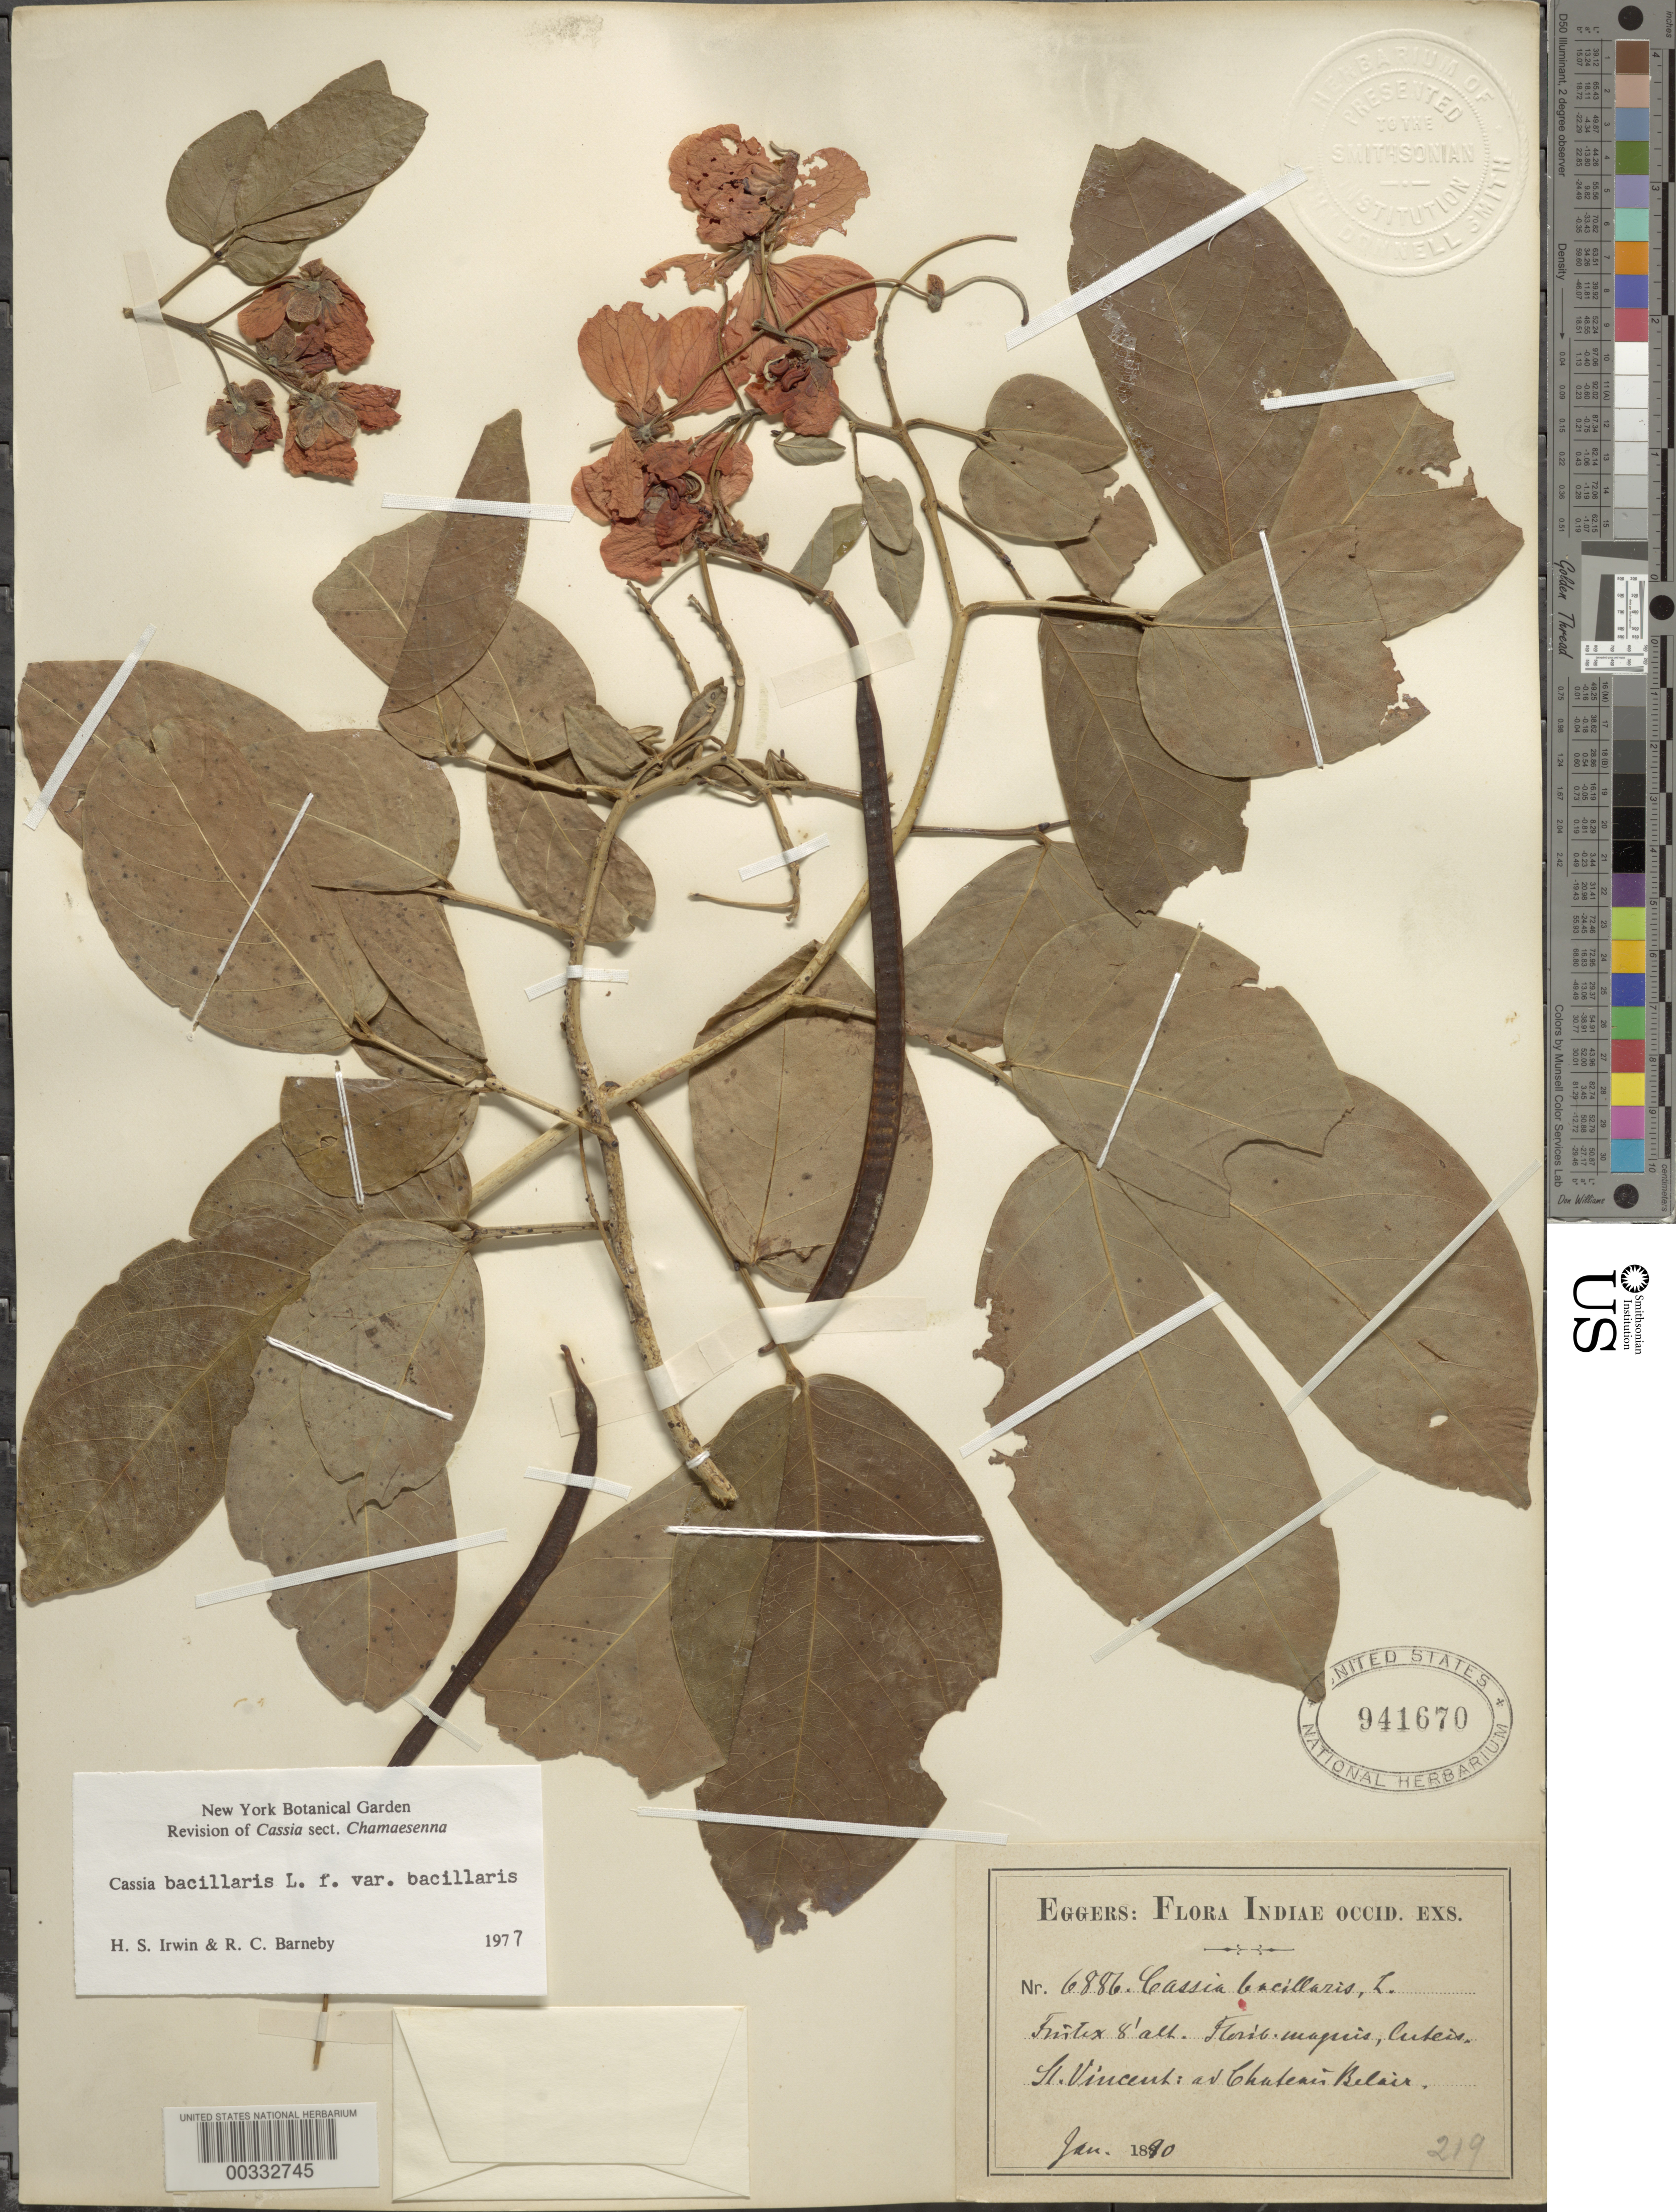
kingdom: Plantae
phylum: Tracheophyta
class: Magnoliopsida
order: Fabales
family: Fabaceae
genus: Senna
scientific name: Senna bacillaris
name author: (L. f.) H.S. Irwin & Barneby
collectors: H. F. A. von Eggers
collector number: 6886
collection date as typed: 01 1890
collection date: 1890-01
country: St. Vincent - Grenadines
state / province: Saint David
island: St. Vincent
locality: Chateau belair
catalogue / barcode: US 941670